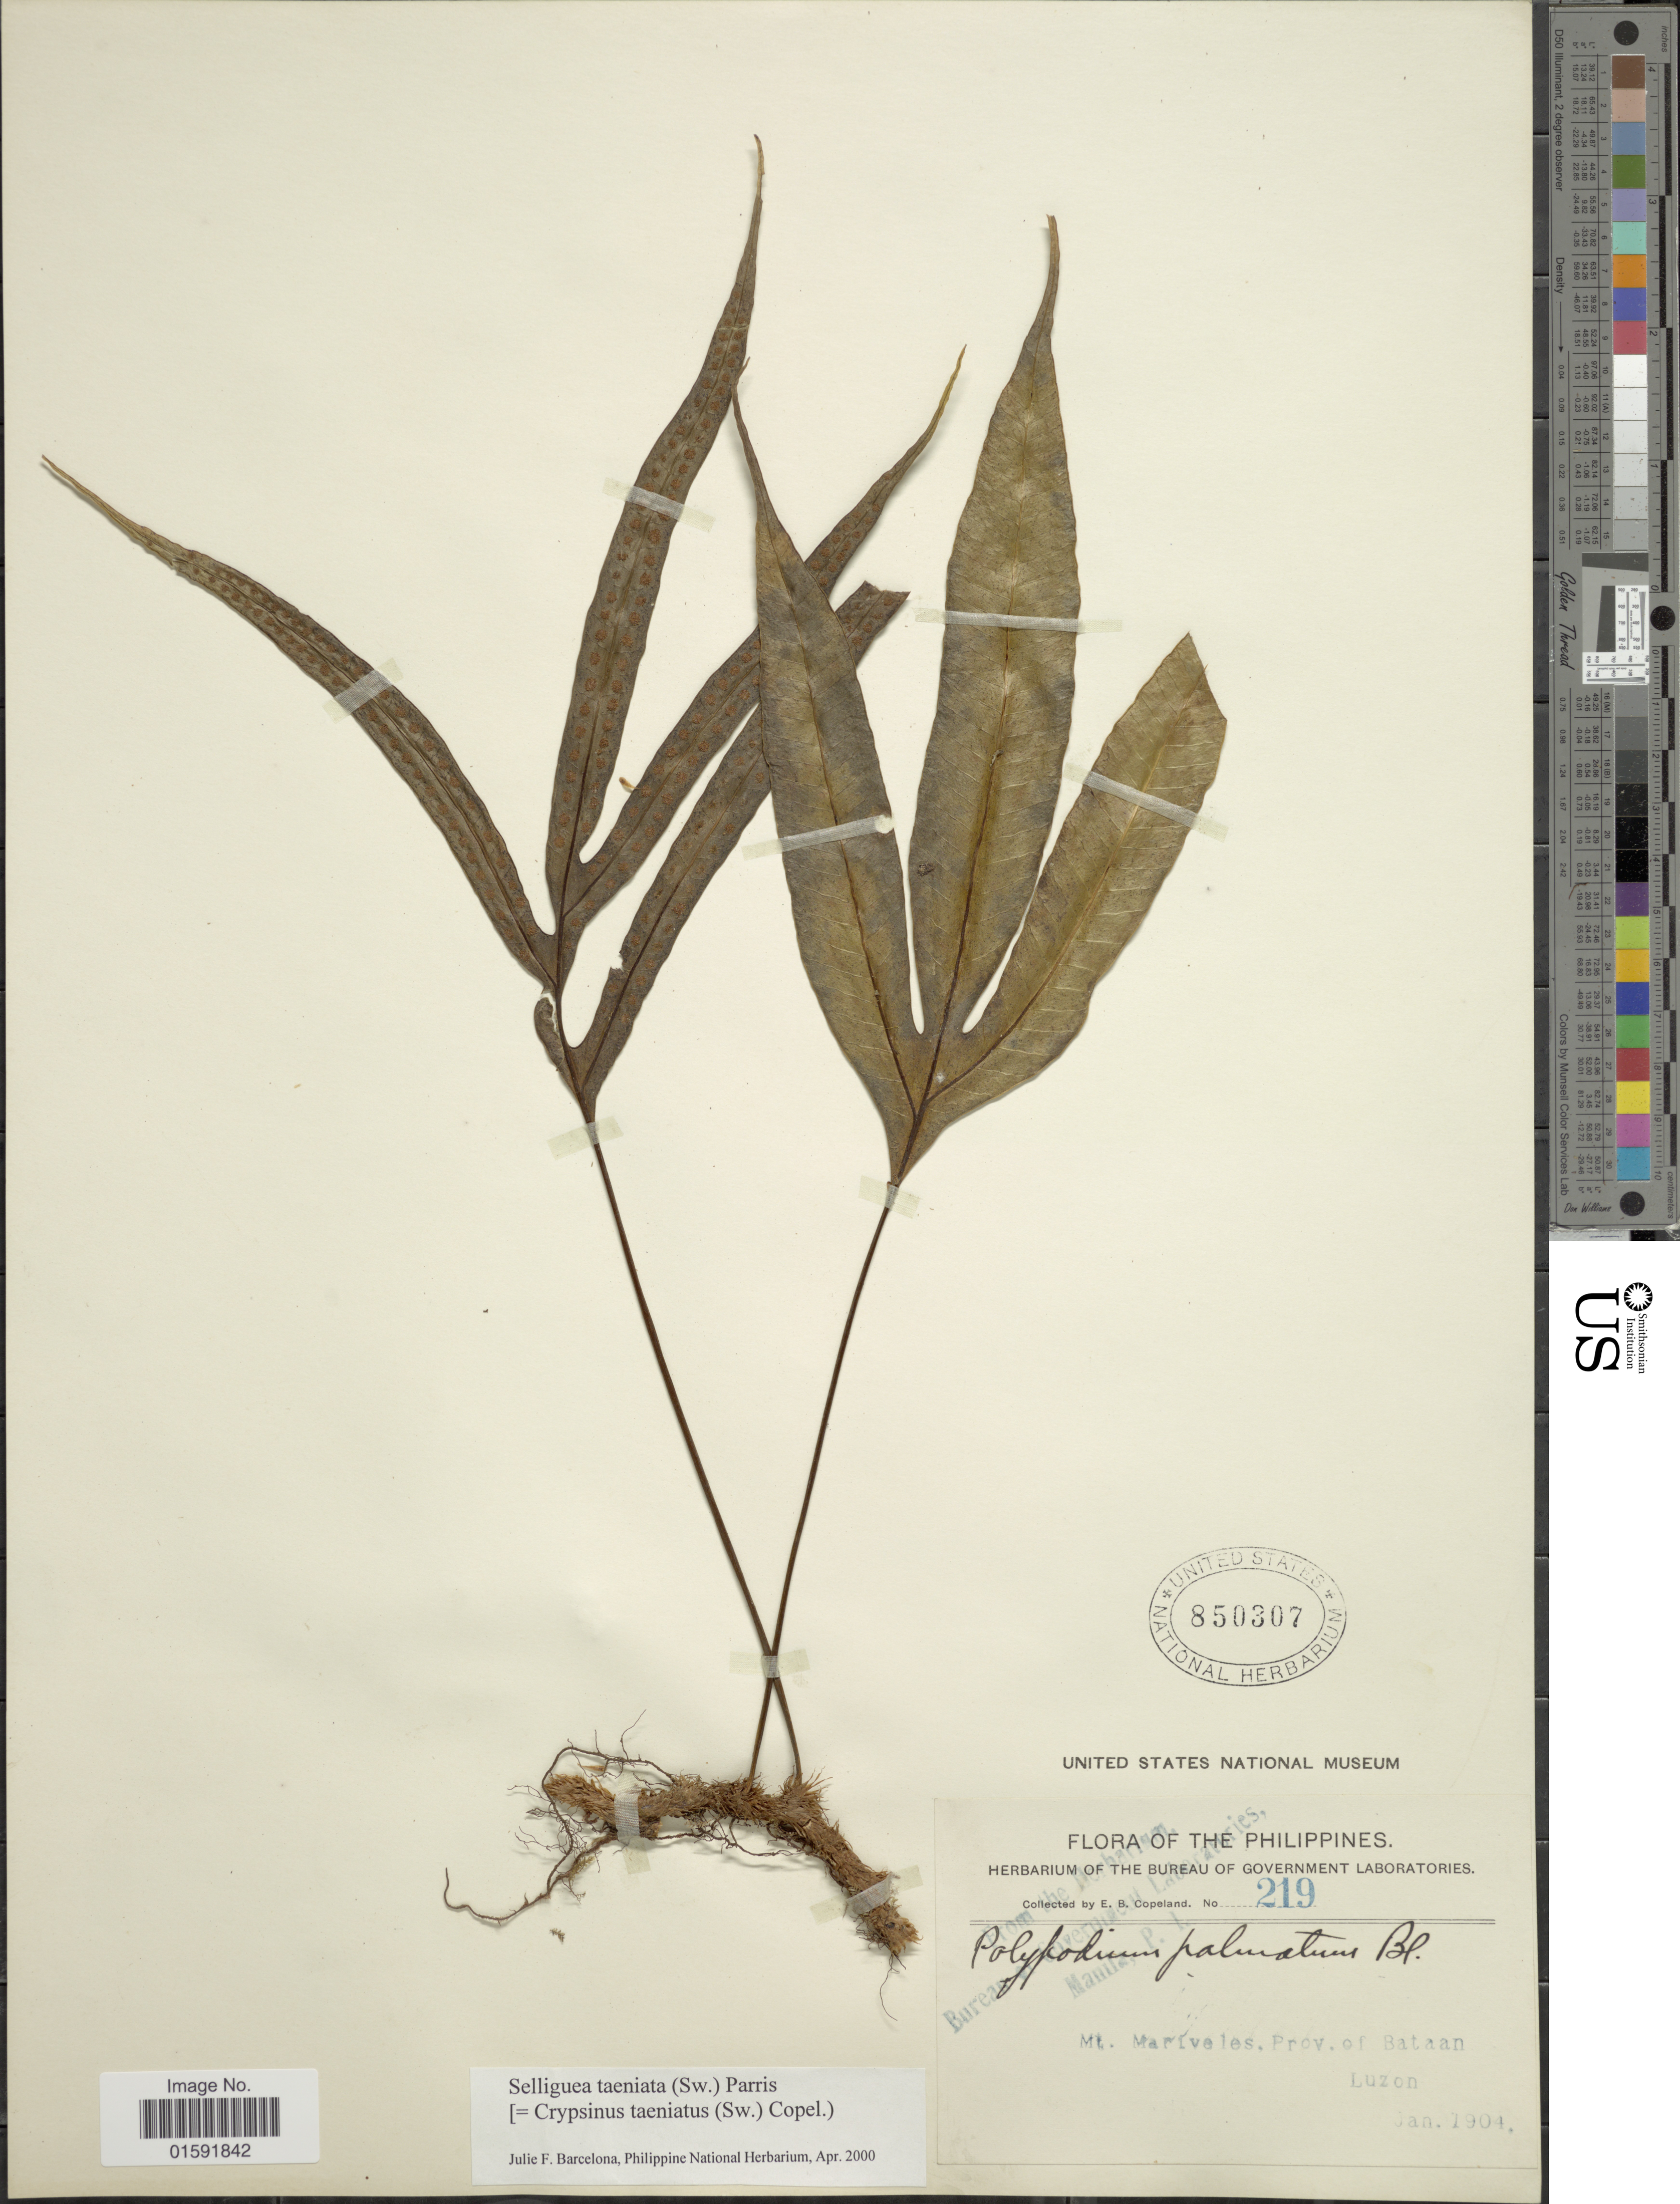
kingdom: Plantae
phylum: Tracheophyta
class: Polypodiopsida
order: Polypodiales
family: Polypodiaceae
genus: Selliguea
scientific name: Selliguea taeniata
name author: Parris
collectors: E. B. Copeland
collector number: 219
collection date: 1904-01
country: Philippines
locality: Mt. Mariveles, Prov. of Bataan, Luzon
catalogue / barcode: US 850307